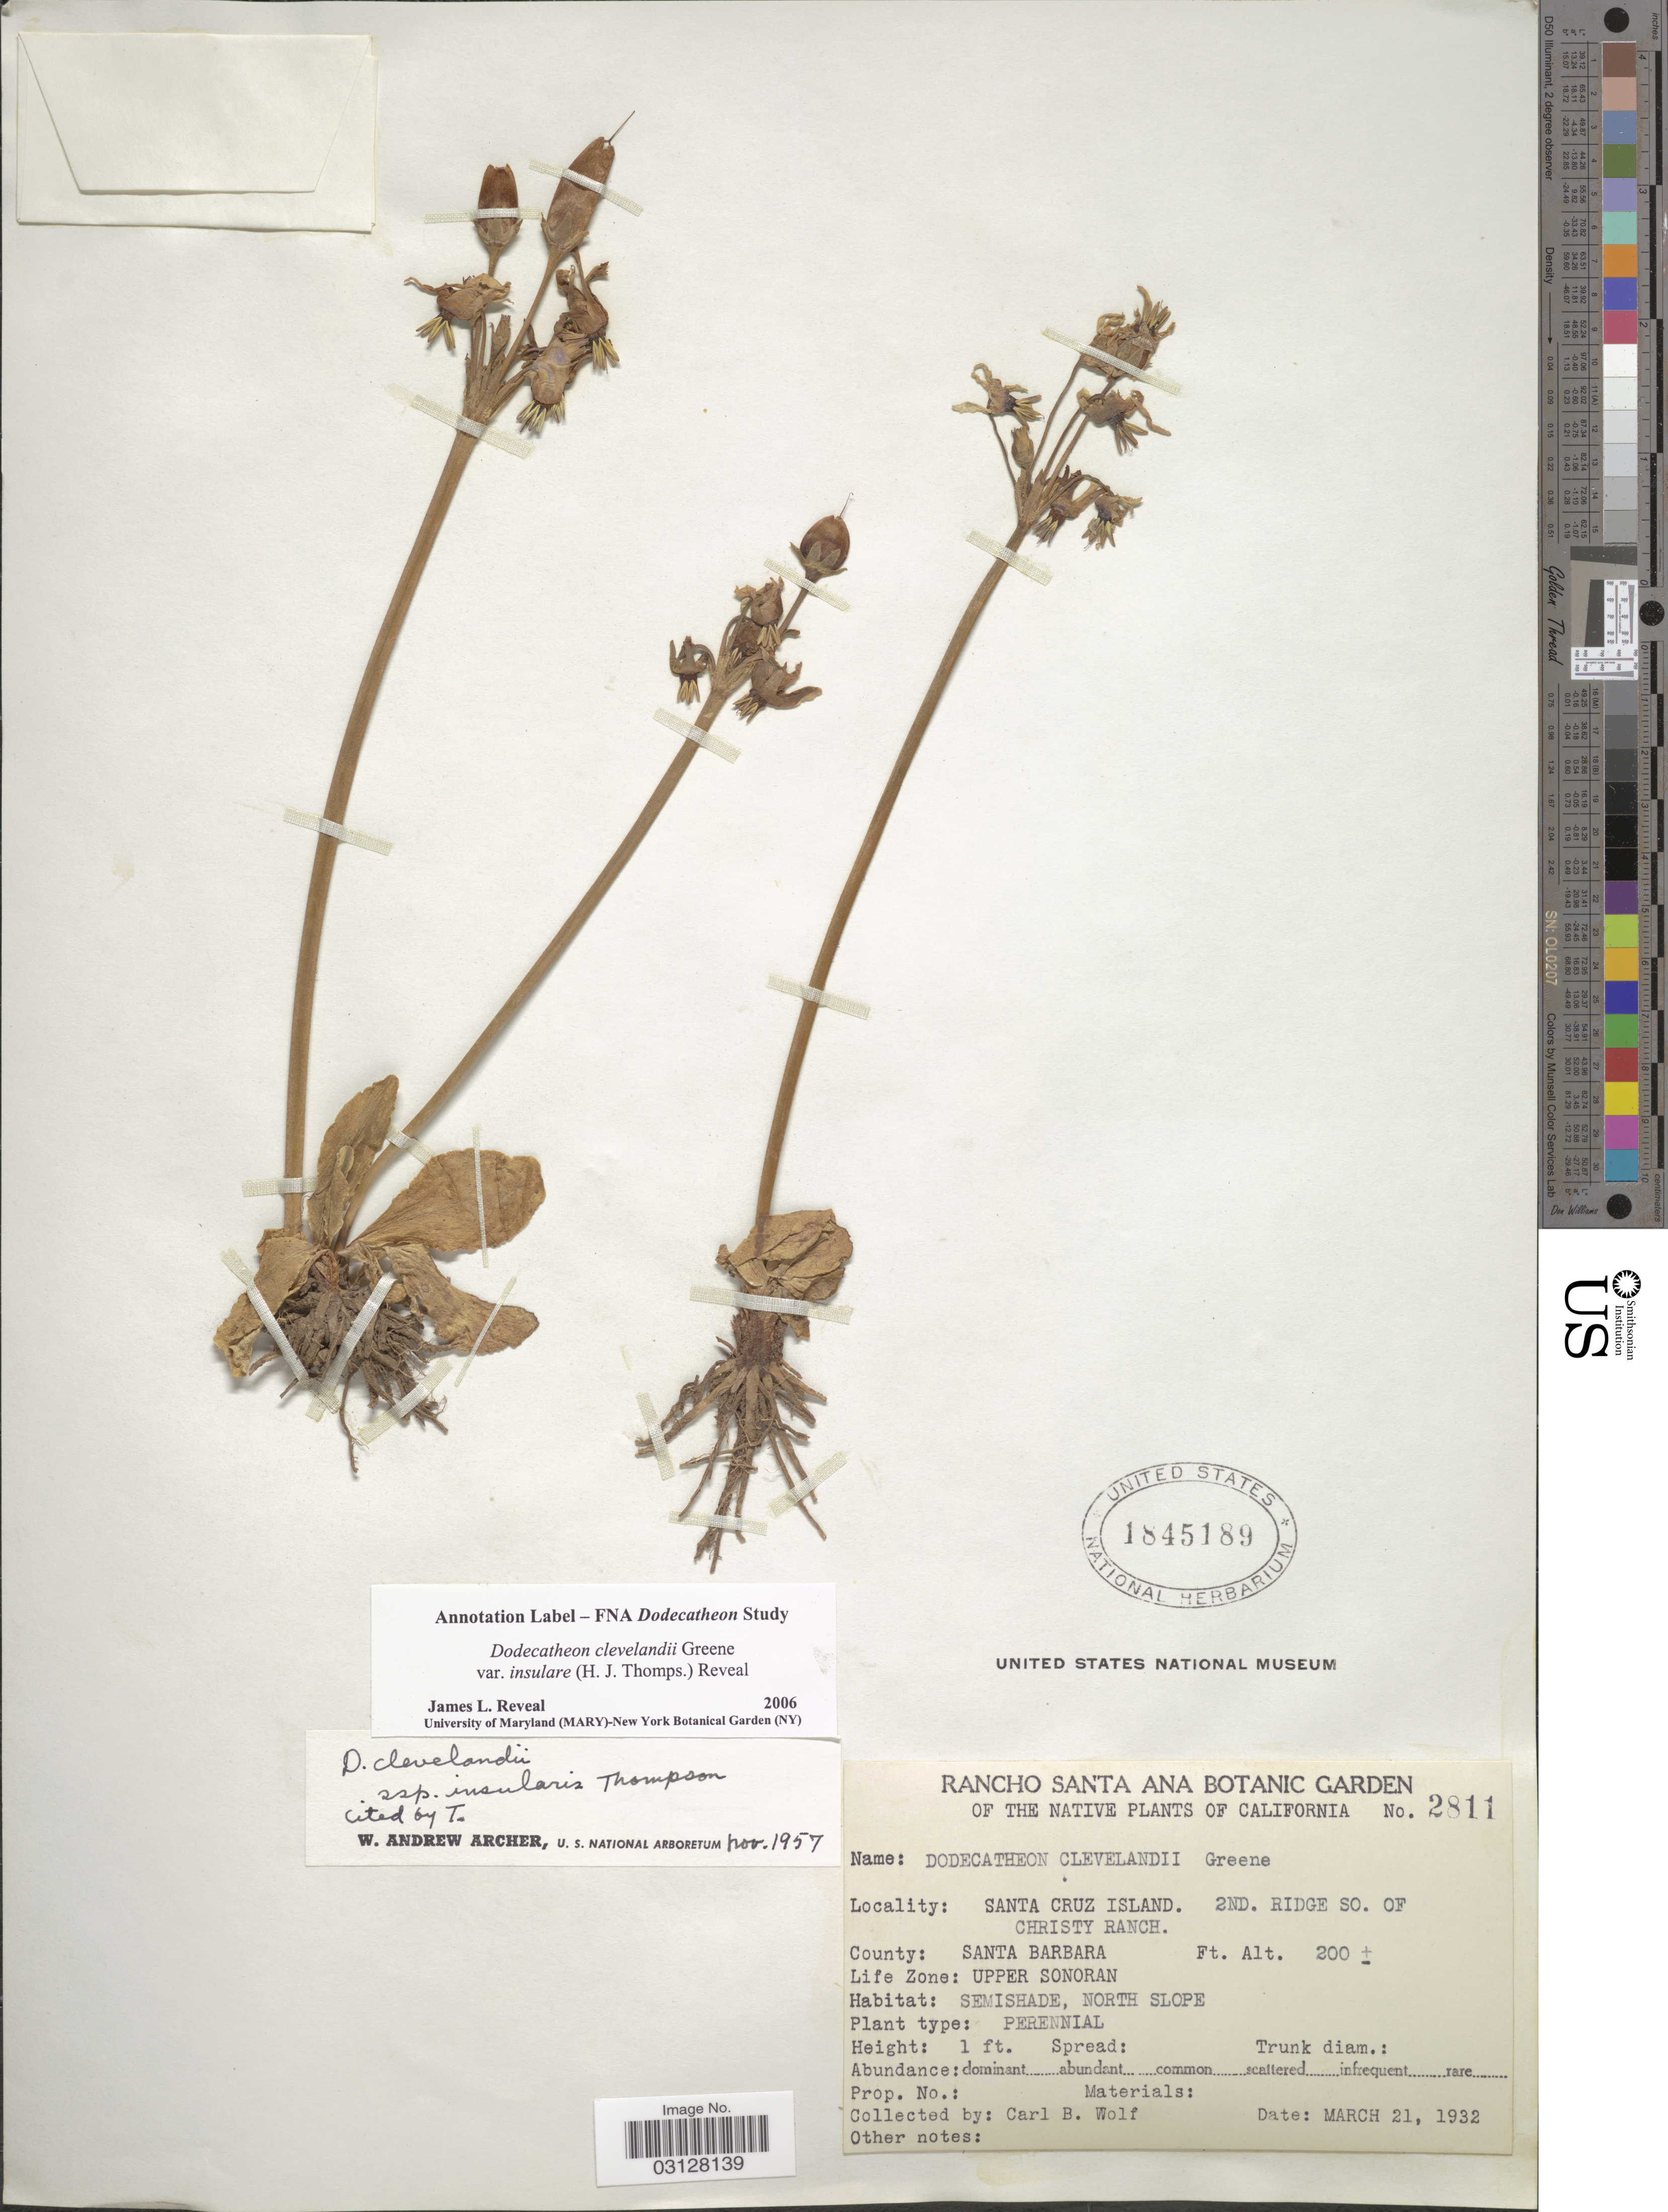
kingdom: Plantae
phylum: Tracheophyta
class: Magnoliopsida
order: Ericales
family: Primulaceae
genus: Dodecatheon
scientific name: Dodecatheon clevelandii subsp. insulare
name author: H.J. Thomps.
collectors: C. B. Wolf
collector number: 2811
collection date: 1932-03-21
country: United States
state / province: California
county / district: Santa Barbara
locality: Santa Cruz Island. 2nd Ridge SO. of Christy Ranch. County: Santa Barbara. Life Zone: Upper Sonoran. Semishade, North Slope.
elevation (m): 61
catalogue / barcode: US 1845189